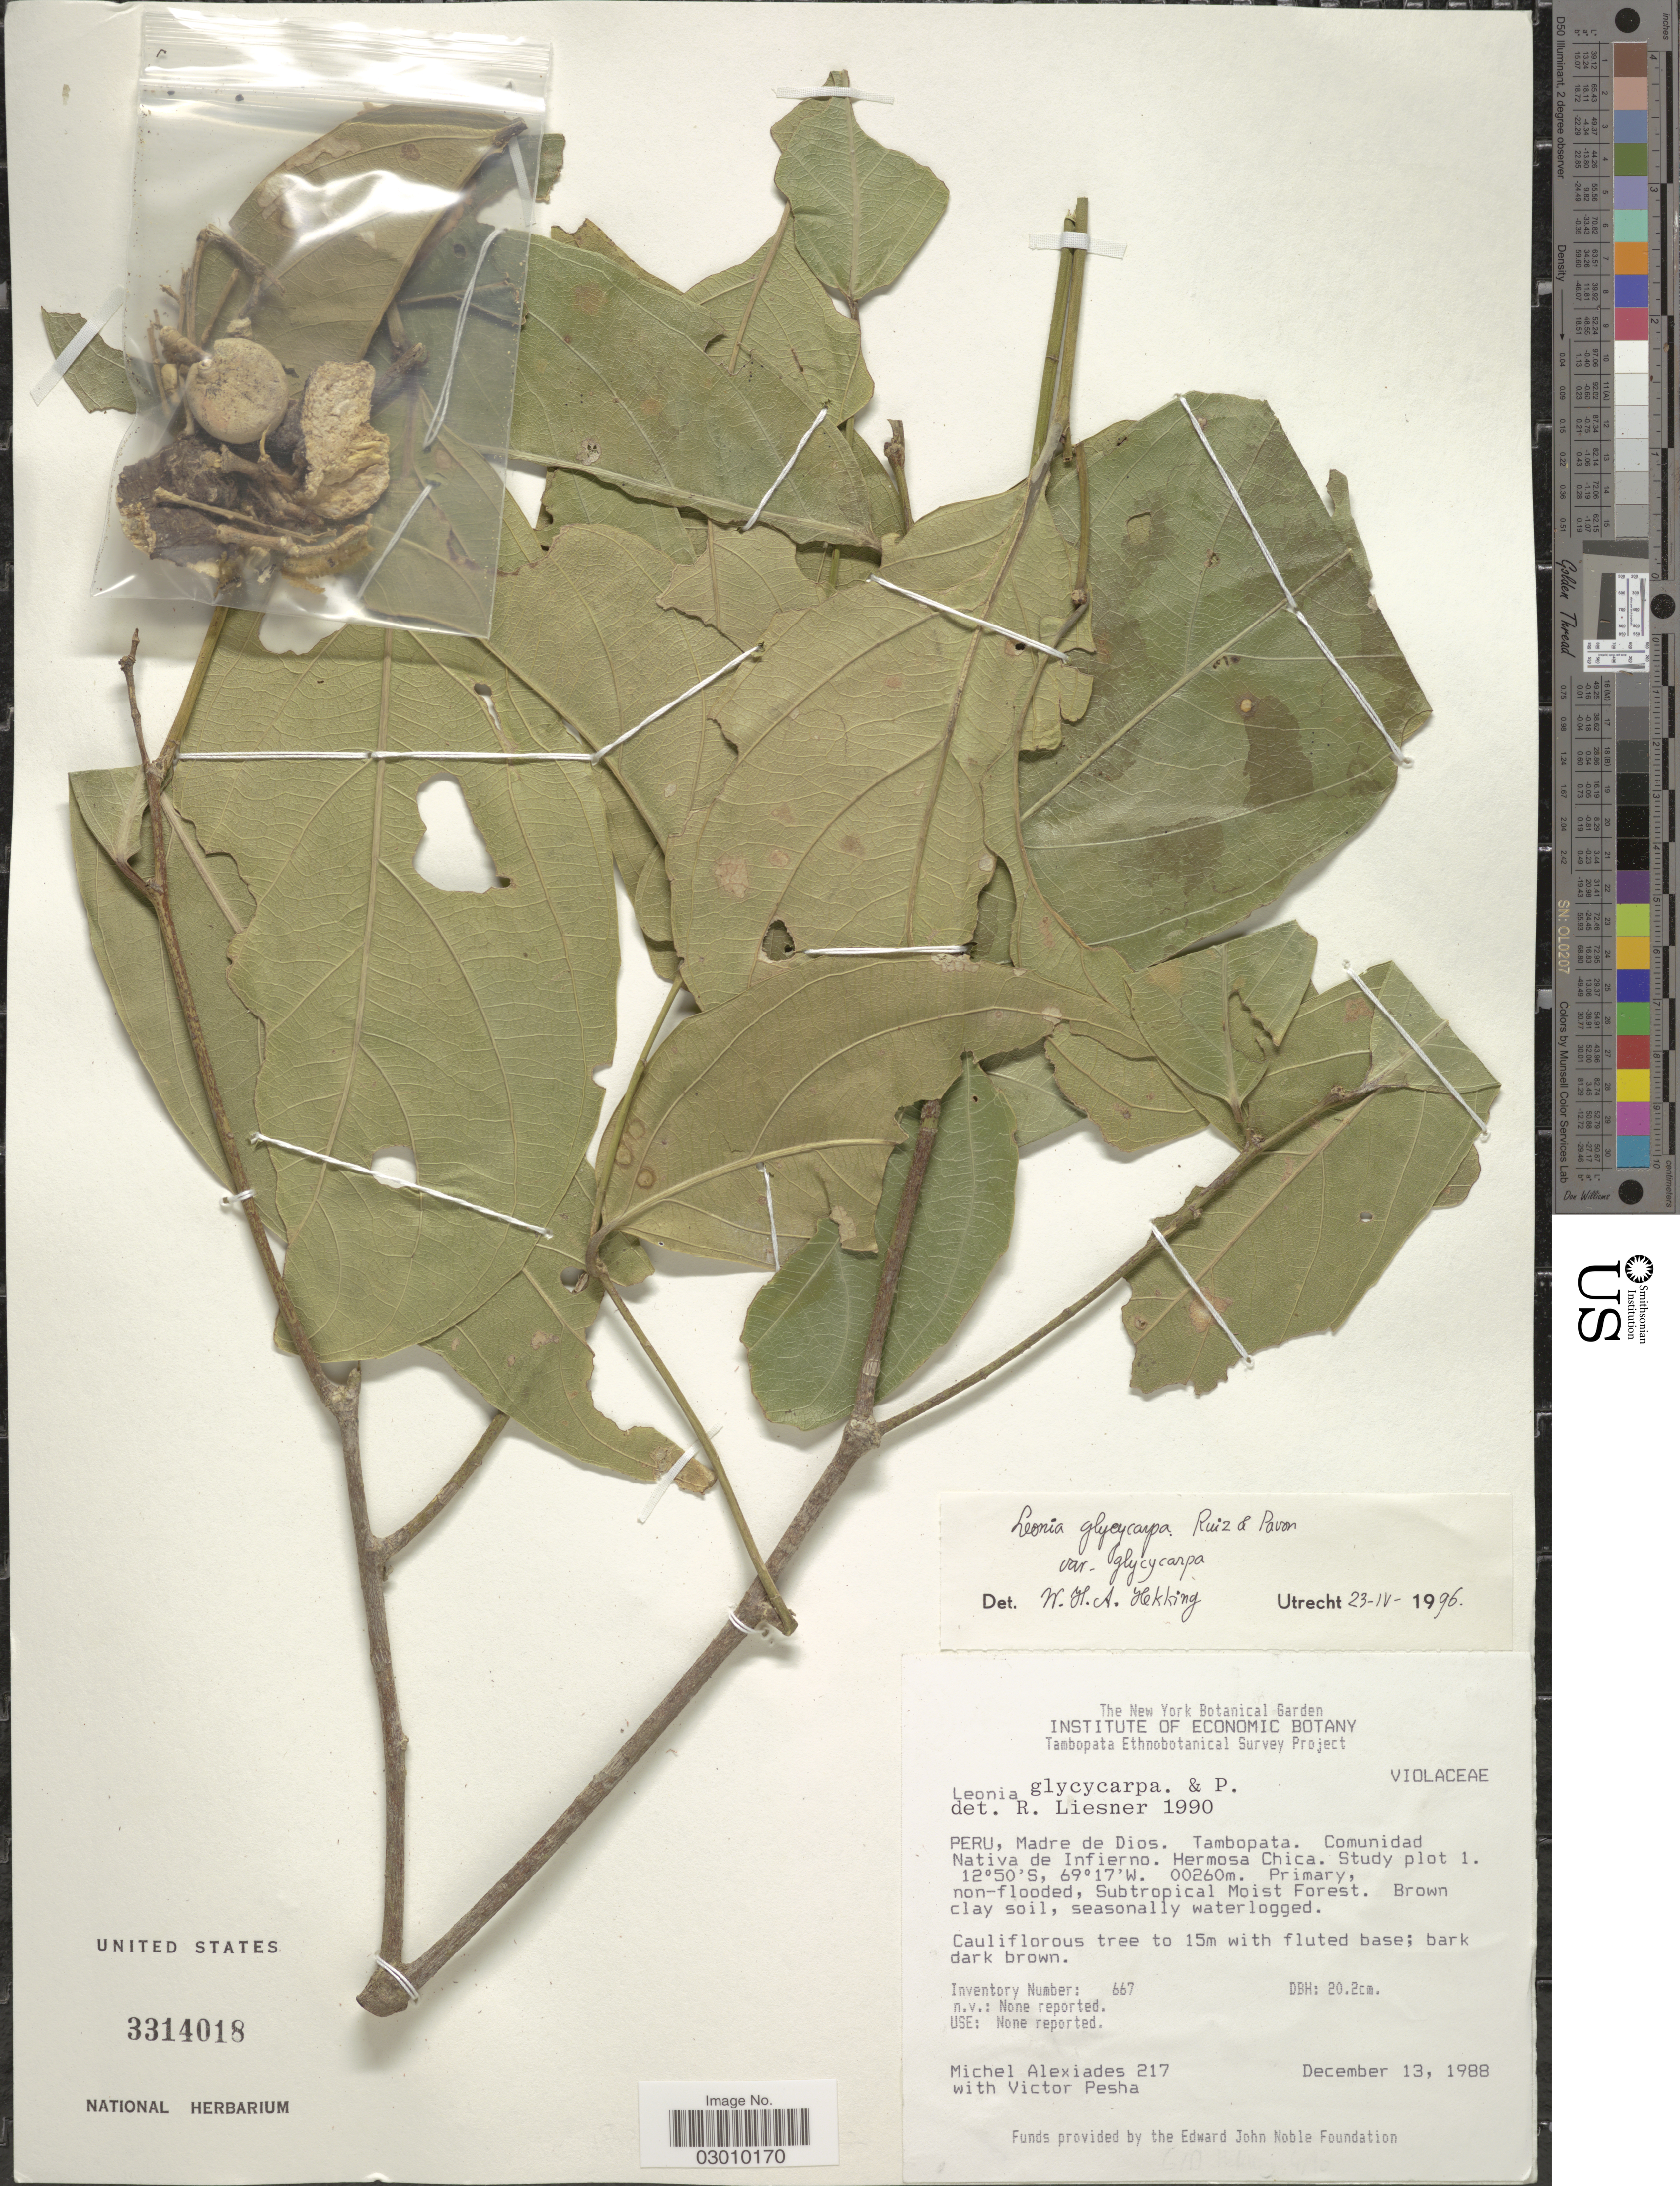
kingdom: Plantae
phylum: Tracheophyta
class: Magnoliopsida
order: Malpighiales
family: Violaceae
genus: Leonia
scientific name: Leonia glycycarpa var. racemosa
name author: (Mart.) L.B. Sm. & A. Fernández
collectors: M. Alexiades & V. Pesha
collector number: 217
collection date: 1988-12-13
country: Peru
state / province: Madre de Dios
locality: Tambopata. Comunidad Nativa de Infierno. Hermosa Chica. Study plot 1.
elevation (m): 260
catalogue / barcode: US 3314018